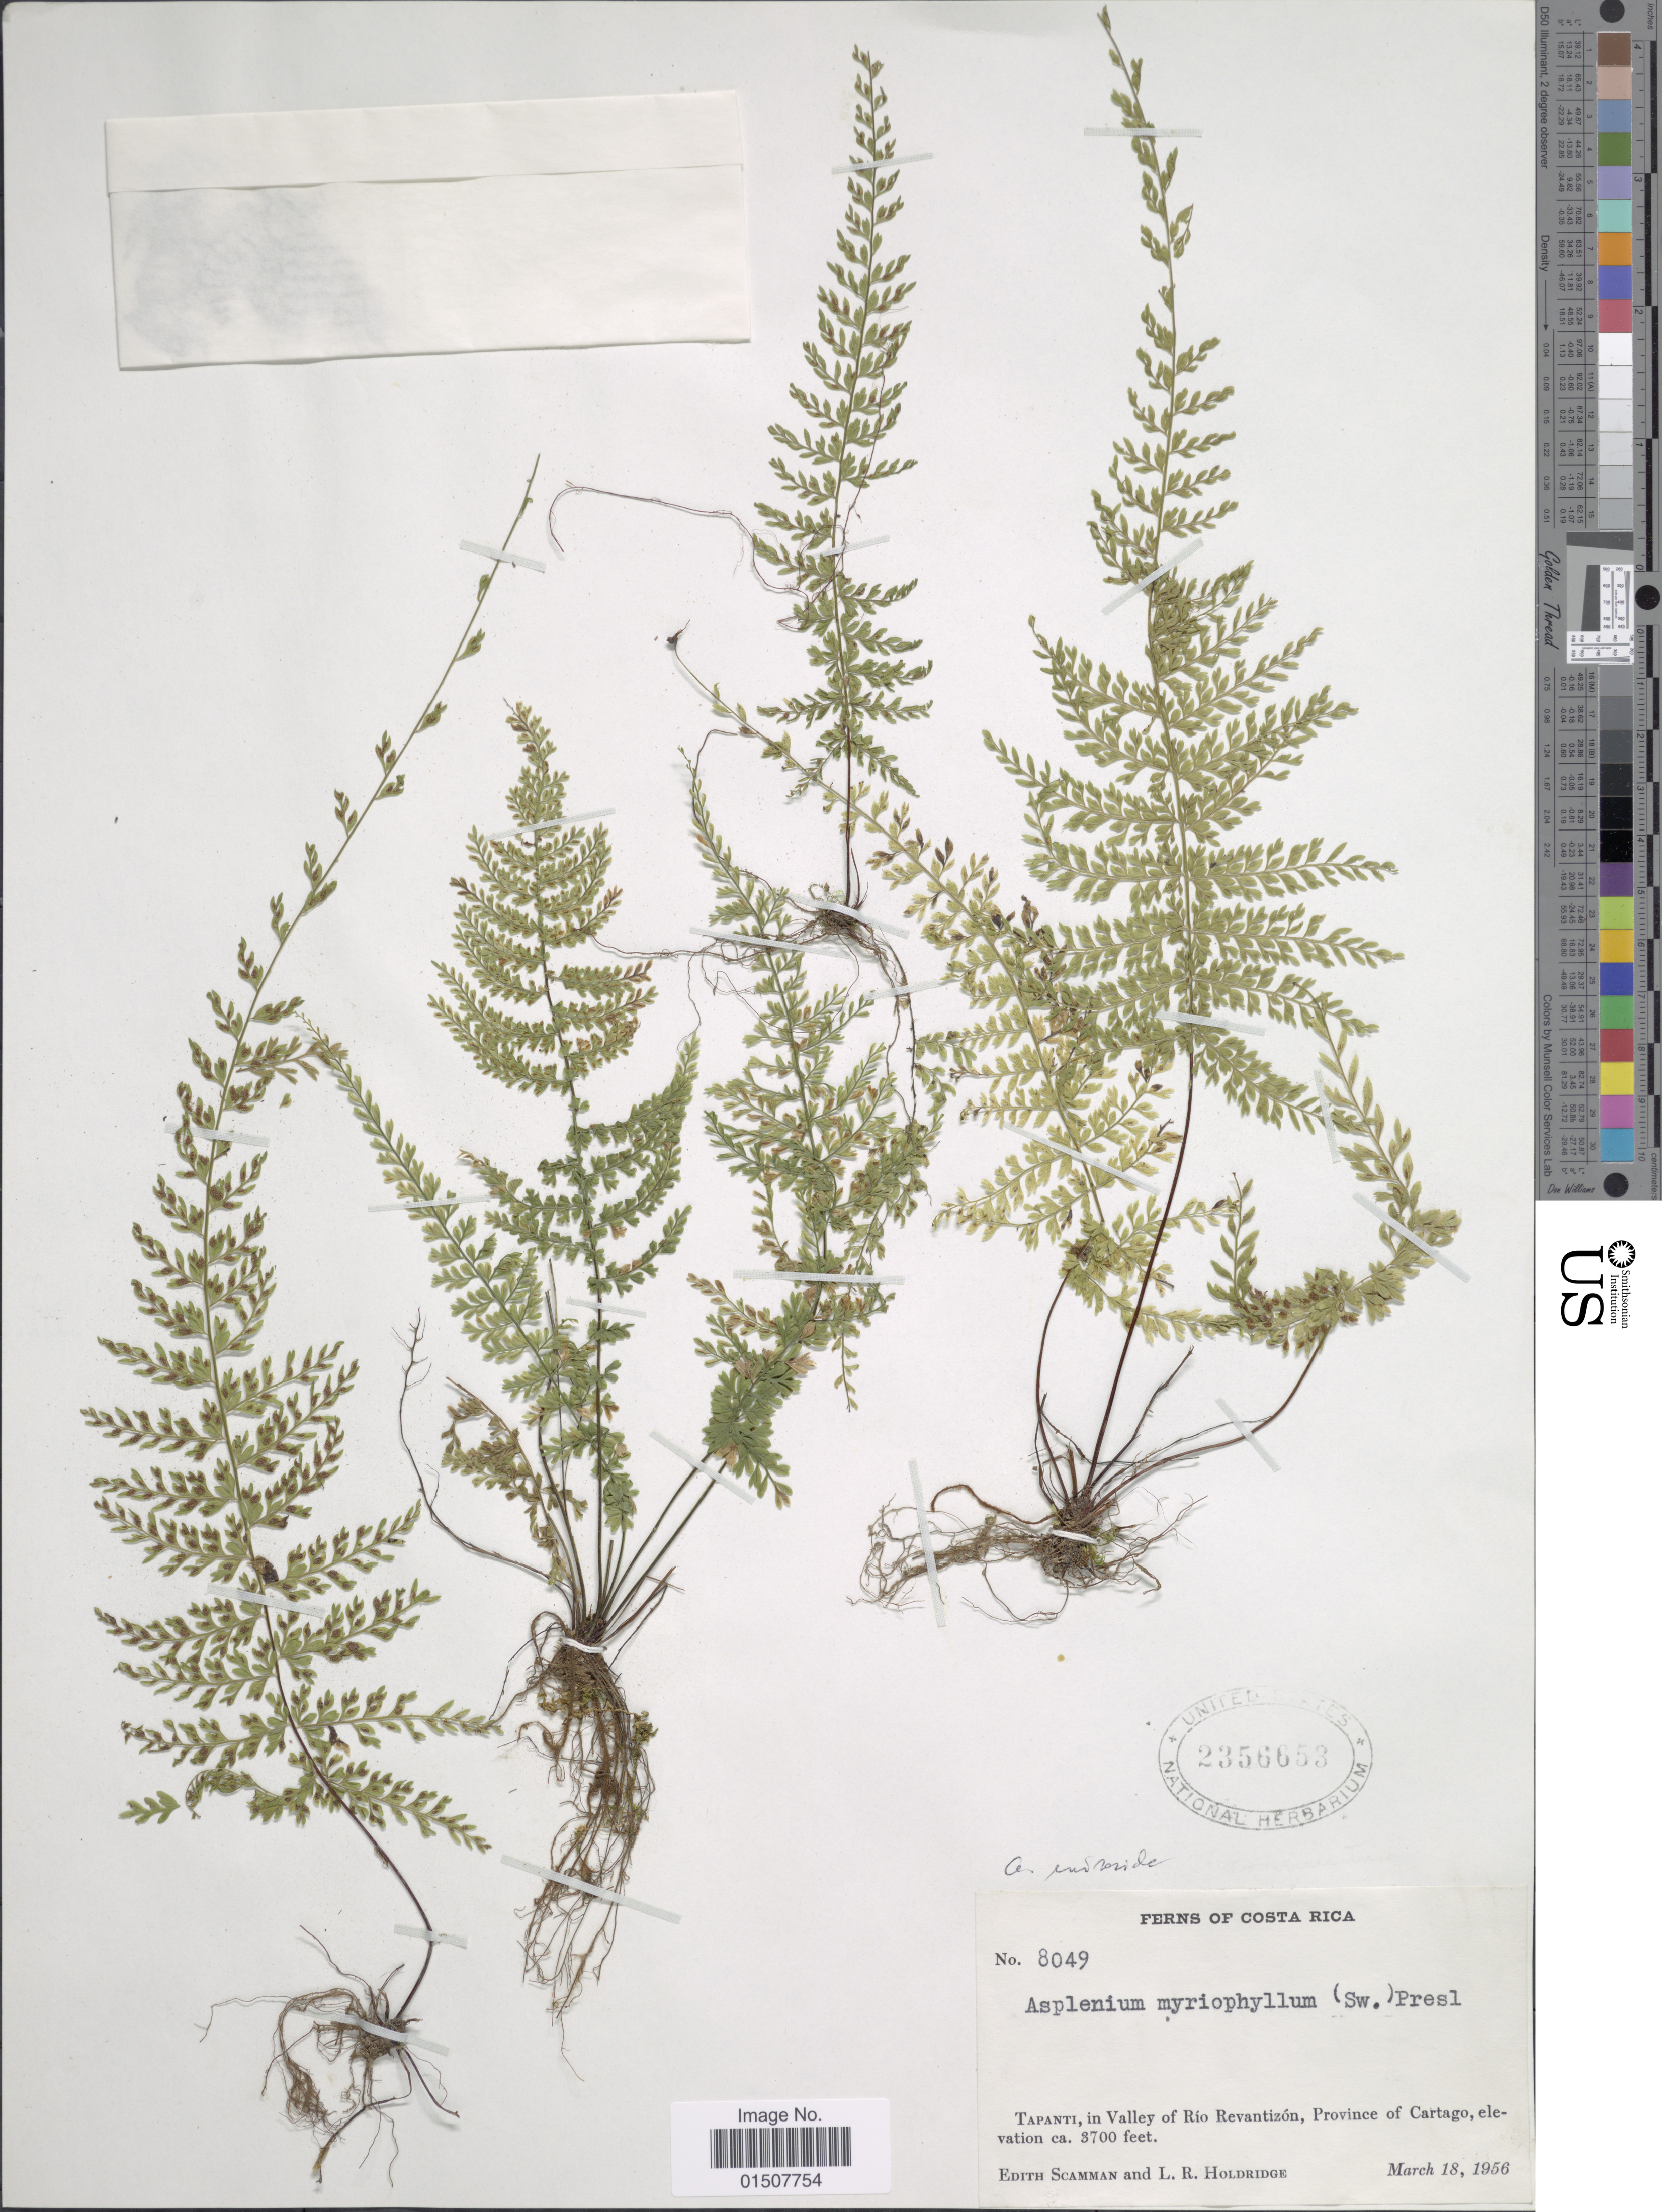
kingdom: Plantae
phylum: Tracheophyta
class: Polypodiopsida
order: Polypodiales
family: Aspleniaceae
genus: Asplenium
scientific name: Asplenium radicans var. uniserale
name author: (Raddi) L.D. Gómez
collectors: E. Scamman & L. Holdridge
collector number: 8049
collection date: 1956-03-18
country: Costa Rica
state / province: Cartago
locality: Tapanti, in Valley of Rio Revantizon, Province of cartago.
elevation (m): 1128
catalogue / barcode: US 2356653